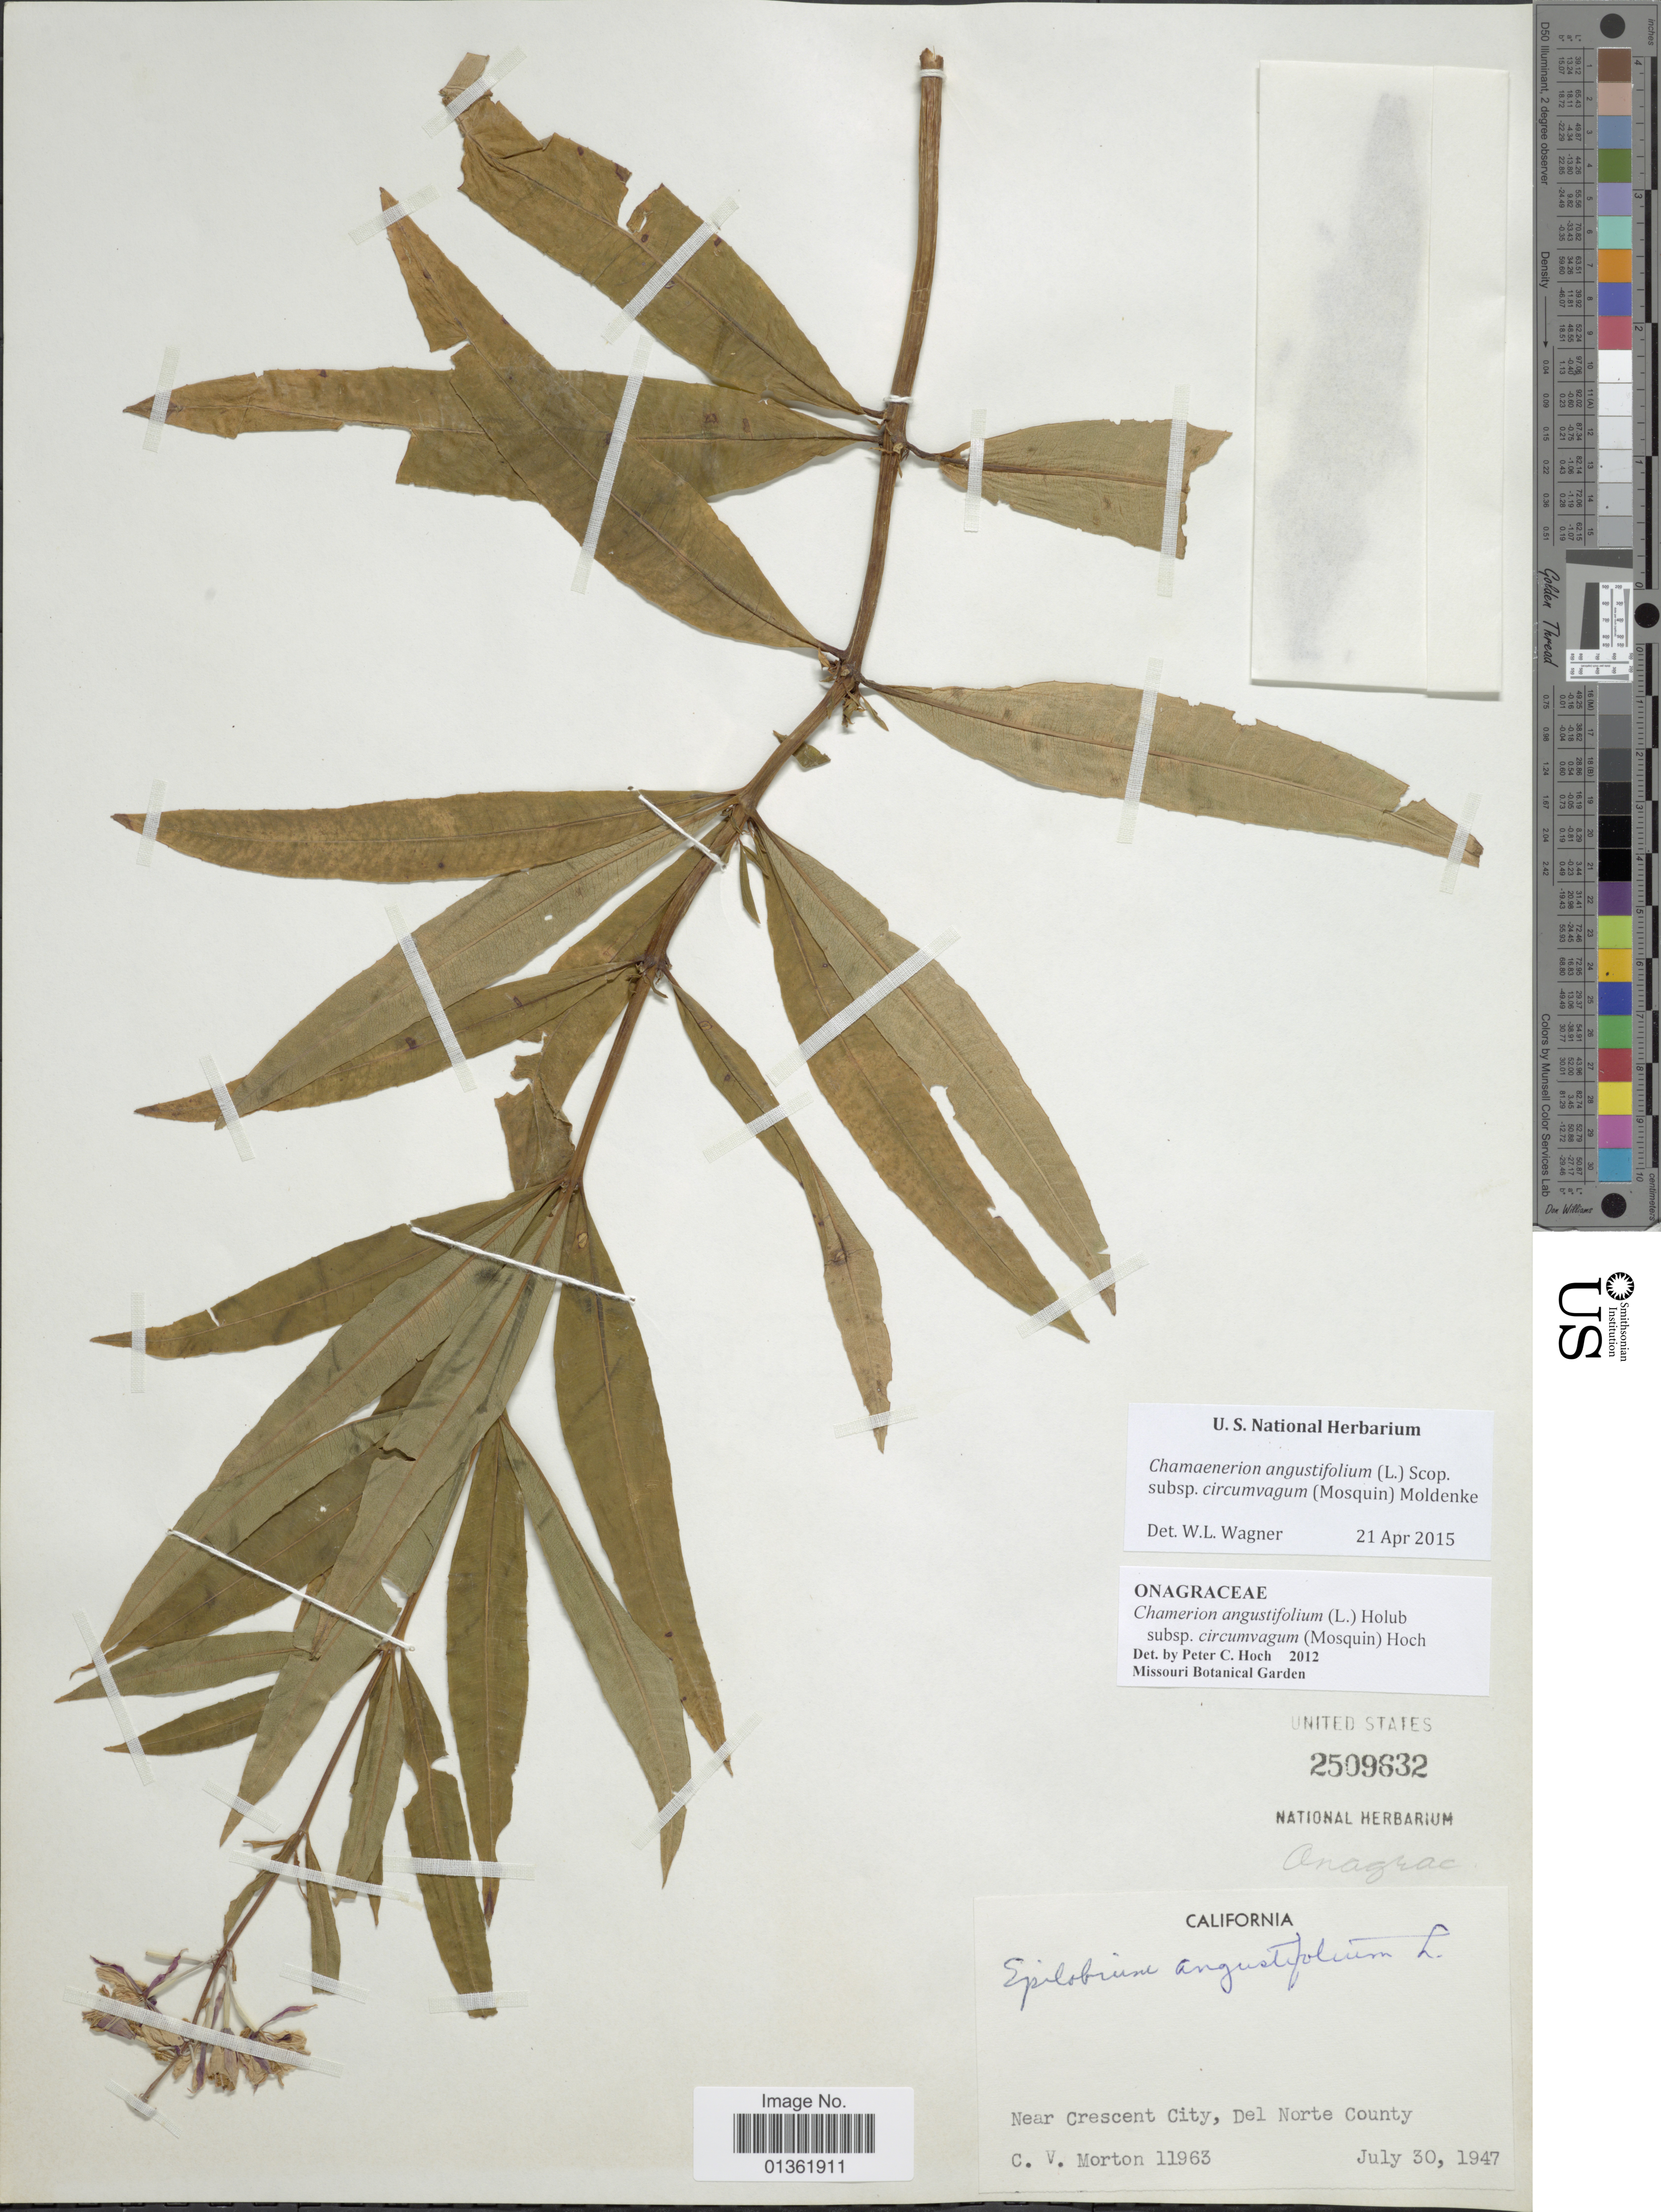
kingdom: Plantae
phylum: Tracheophyta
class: Magnoliopsida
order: Myrtales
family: Onagraceae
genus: Chamaenerion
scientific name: Chamaenerion angustifolium subsp. circumvagum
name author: (Mosquin) Moldenke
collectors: C. V. Morton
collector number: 11963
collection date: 1947-07-30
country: United States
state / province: California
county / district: Del Norte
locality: Near Crescent City, Del Norte County.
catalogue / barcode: US 2509632